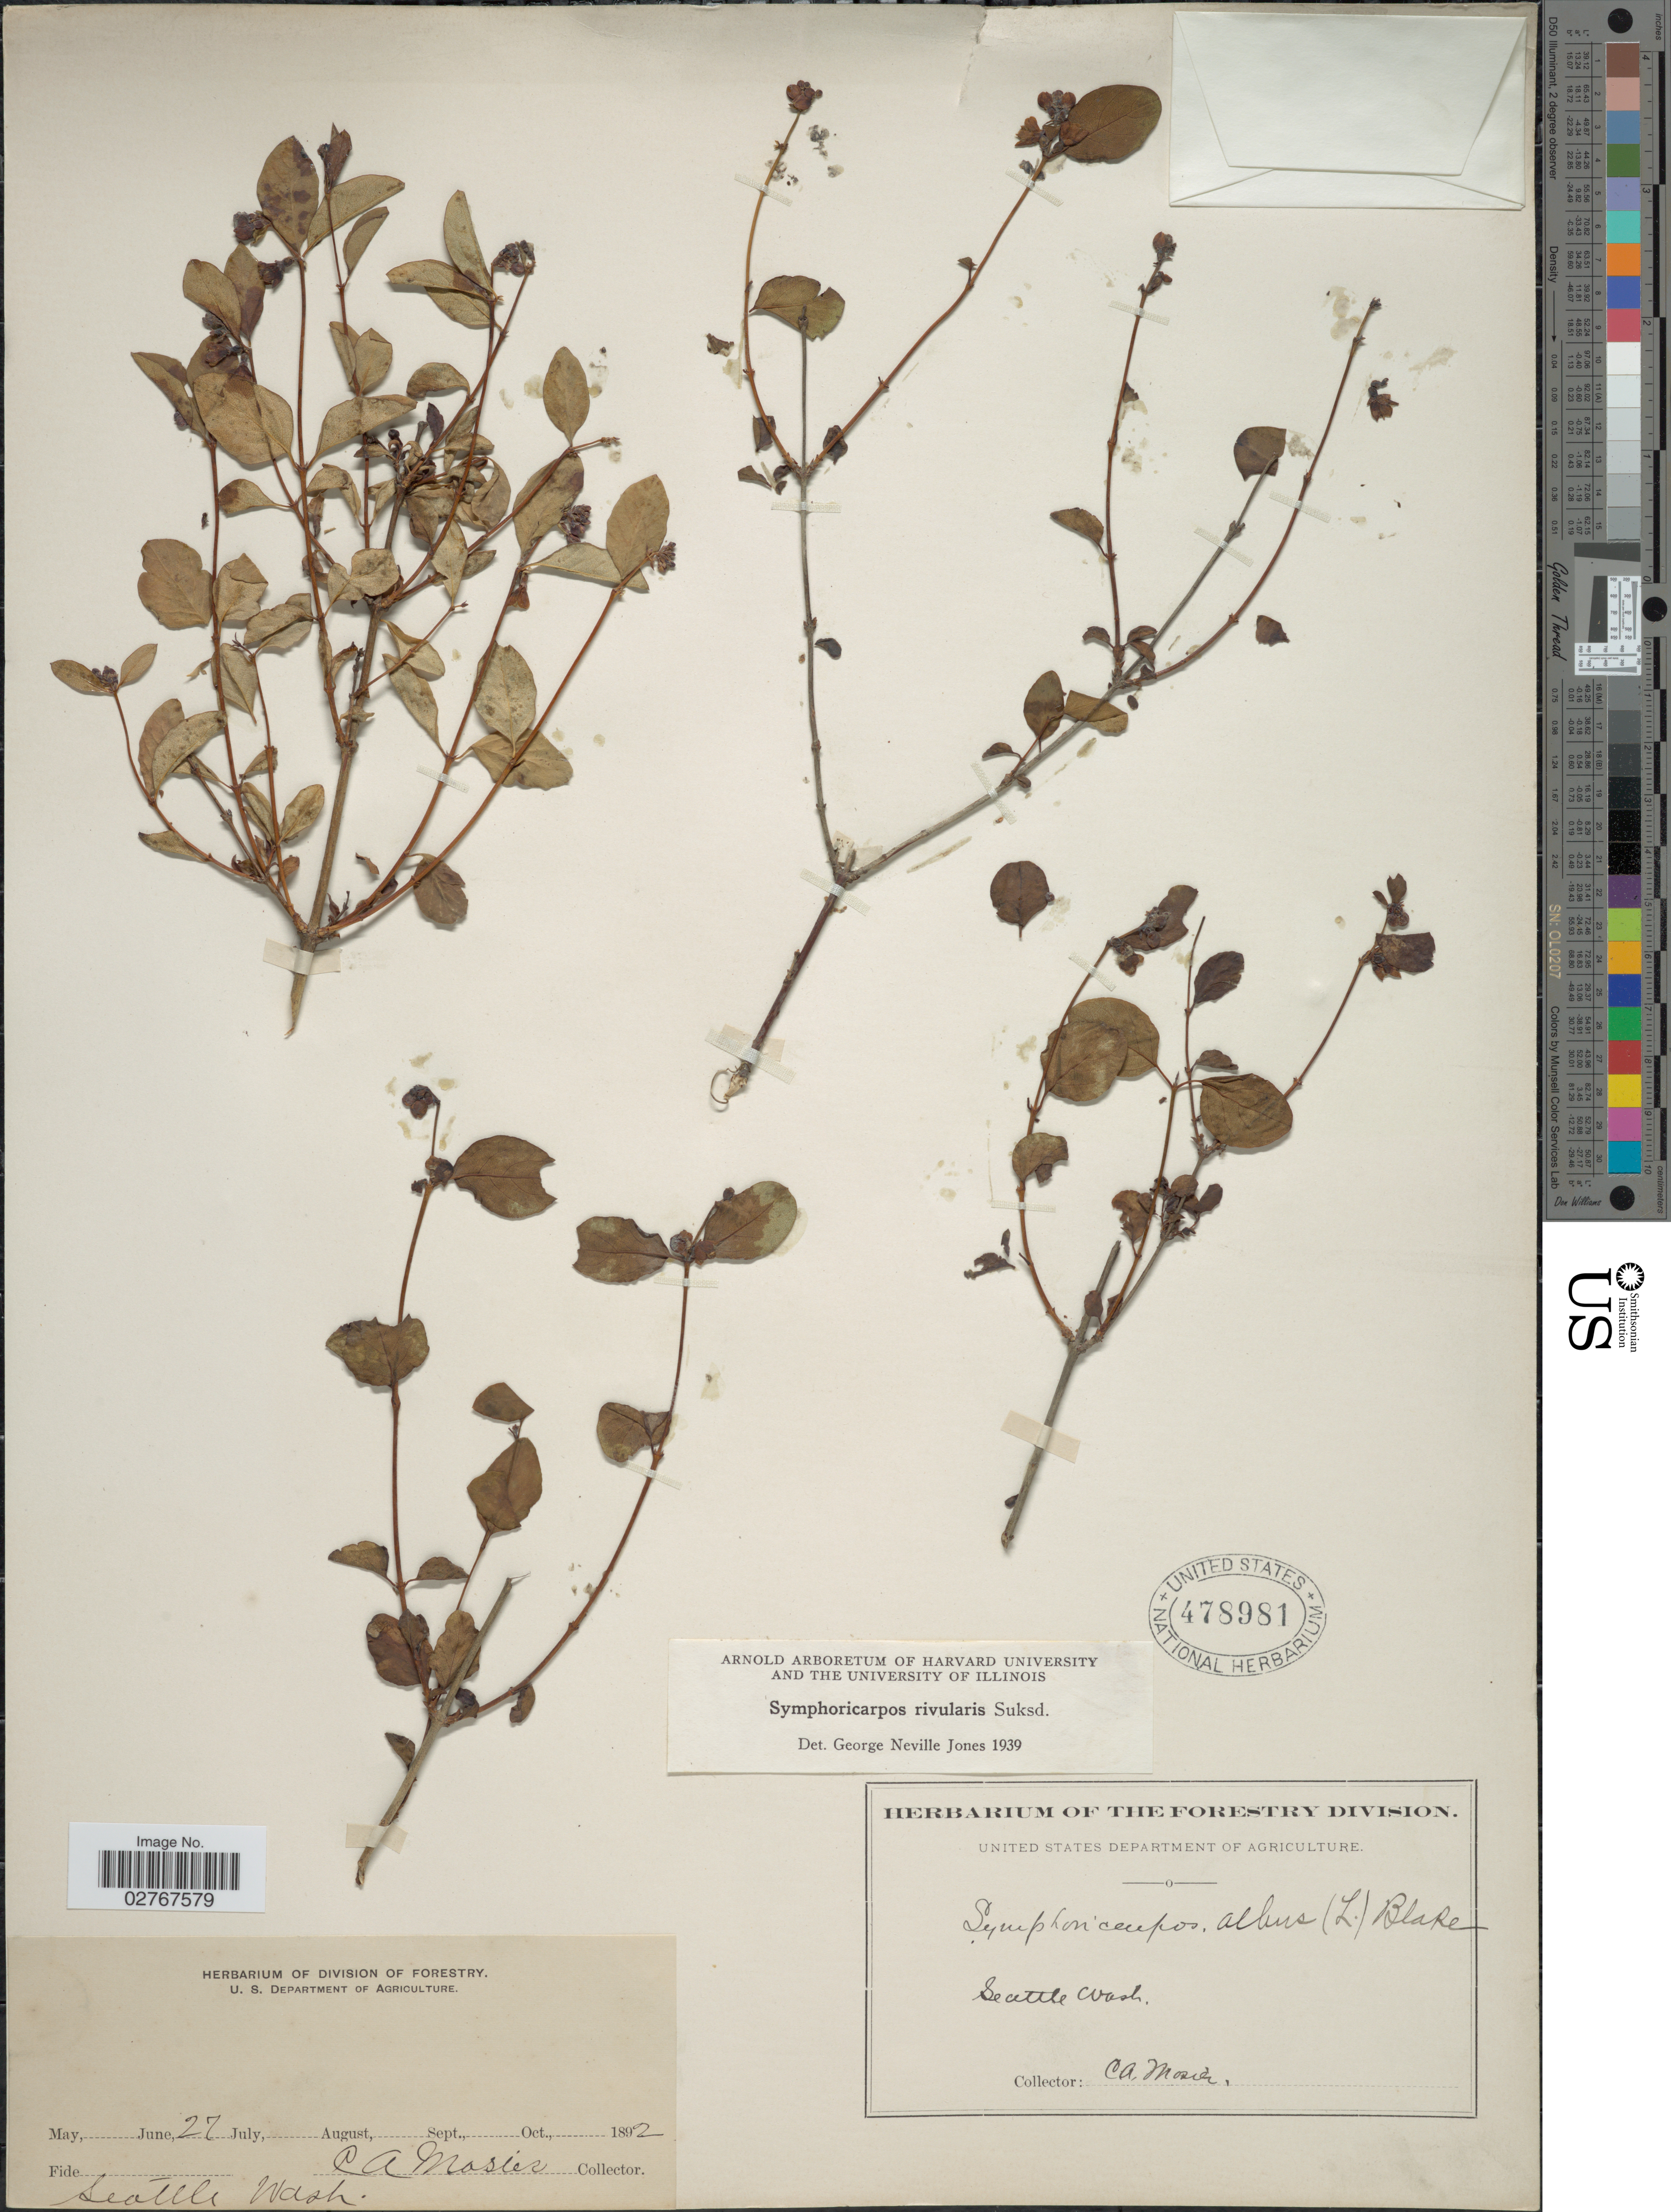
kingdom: Plantae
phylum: Tracheophyta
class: Magnoliopsida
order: Dipsacales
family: Caprifoliaceae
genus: Symphoricarpos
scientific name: Symphoricarpos rivularis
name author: Suksd.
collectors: C. A. Mosier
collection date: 1892-06-27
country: United States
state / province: Washington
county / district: King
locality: Seattle.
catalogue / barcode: US 478981